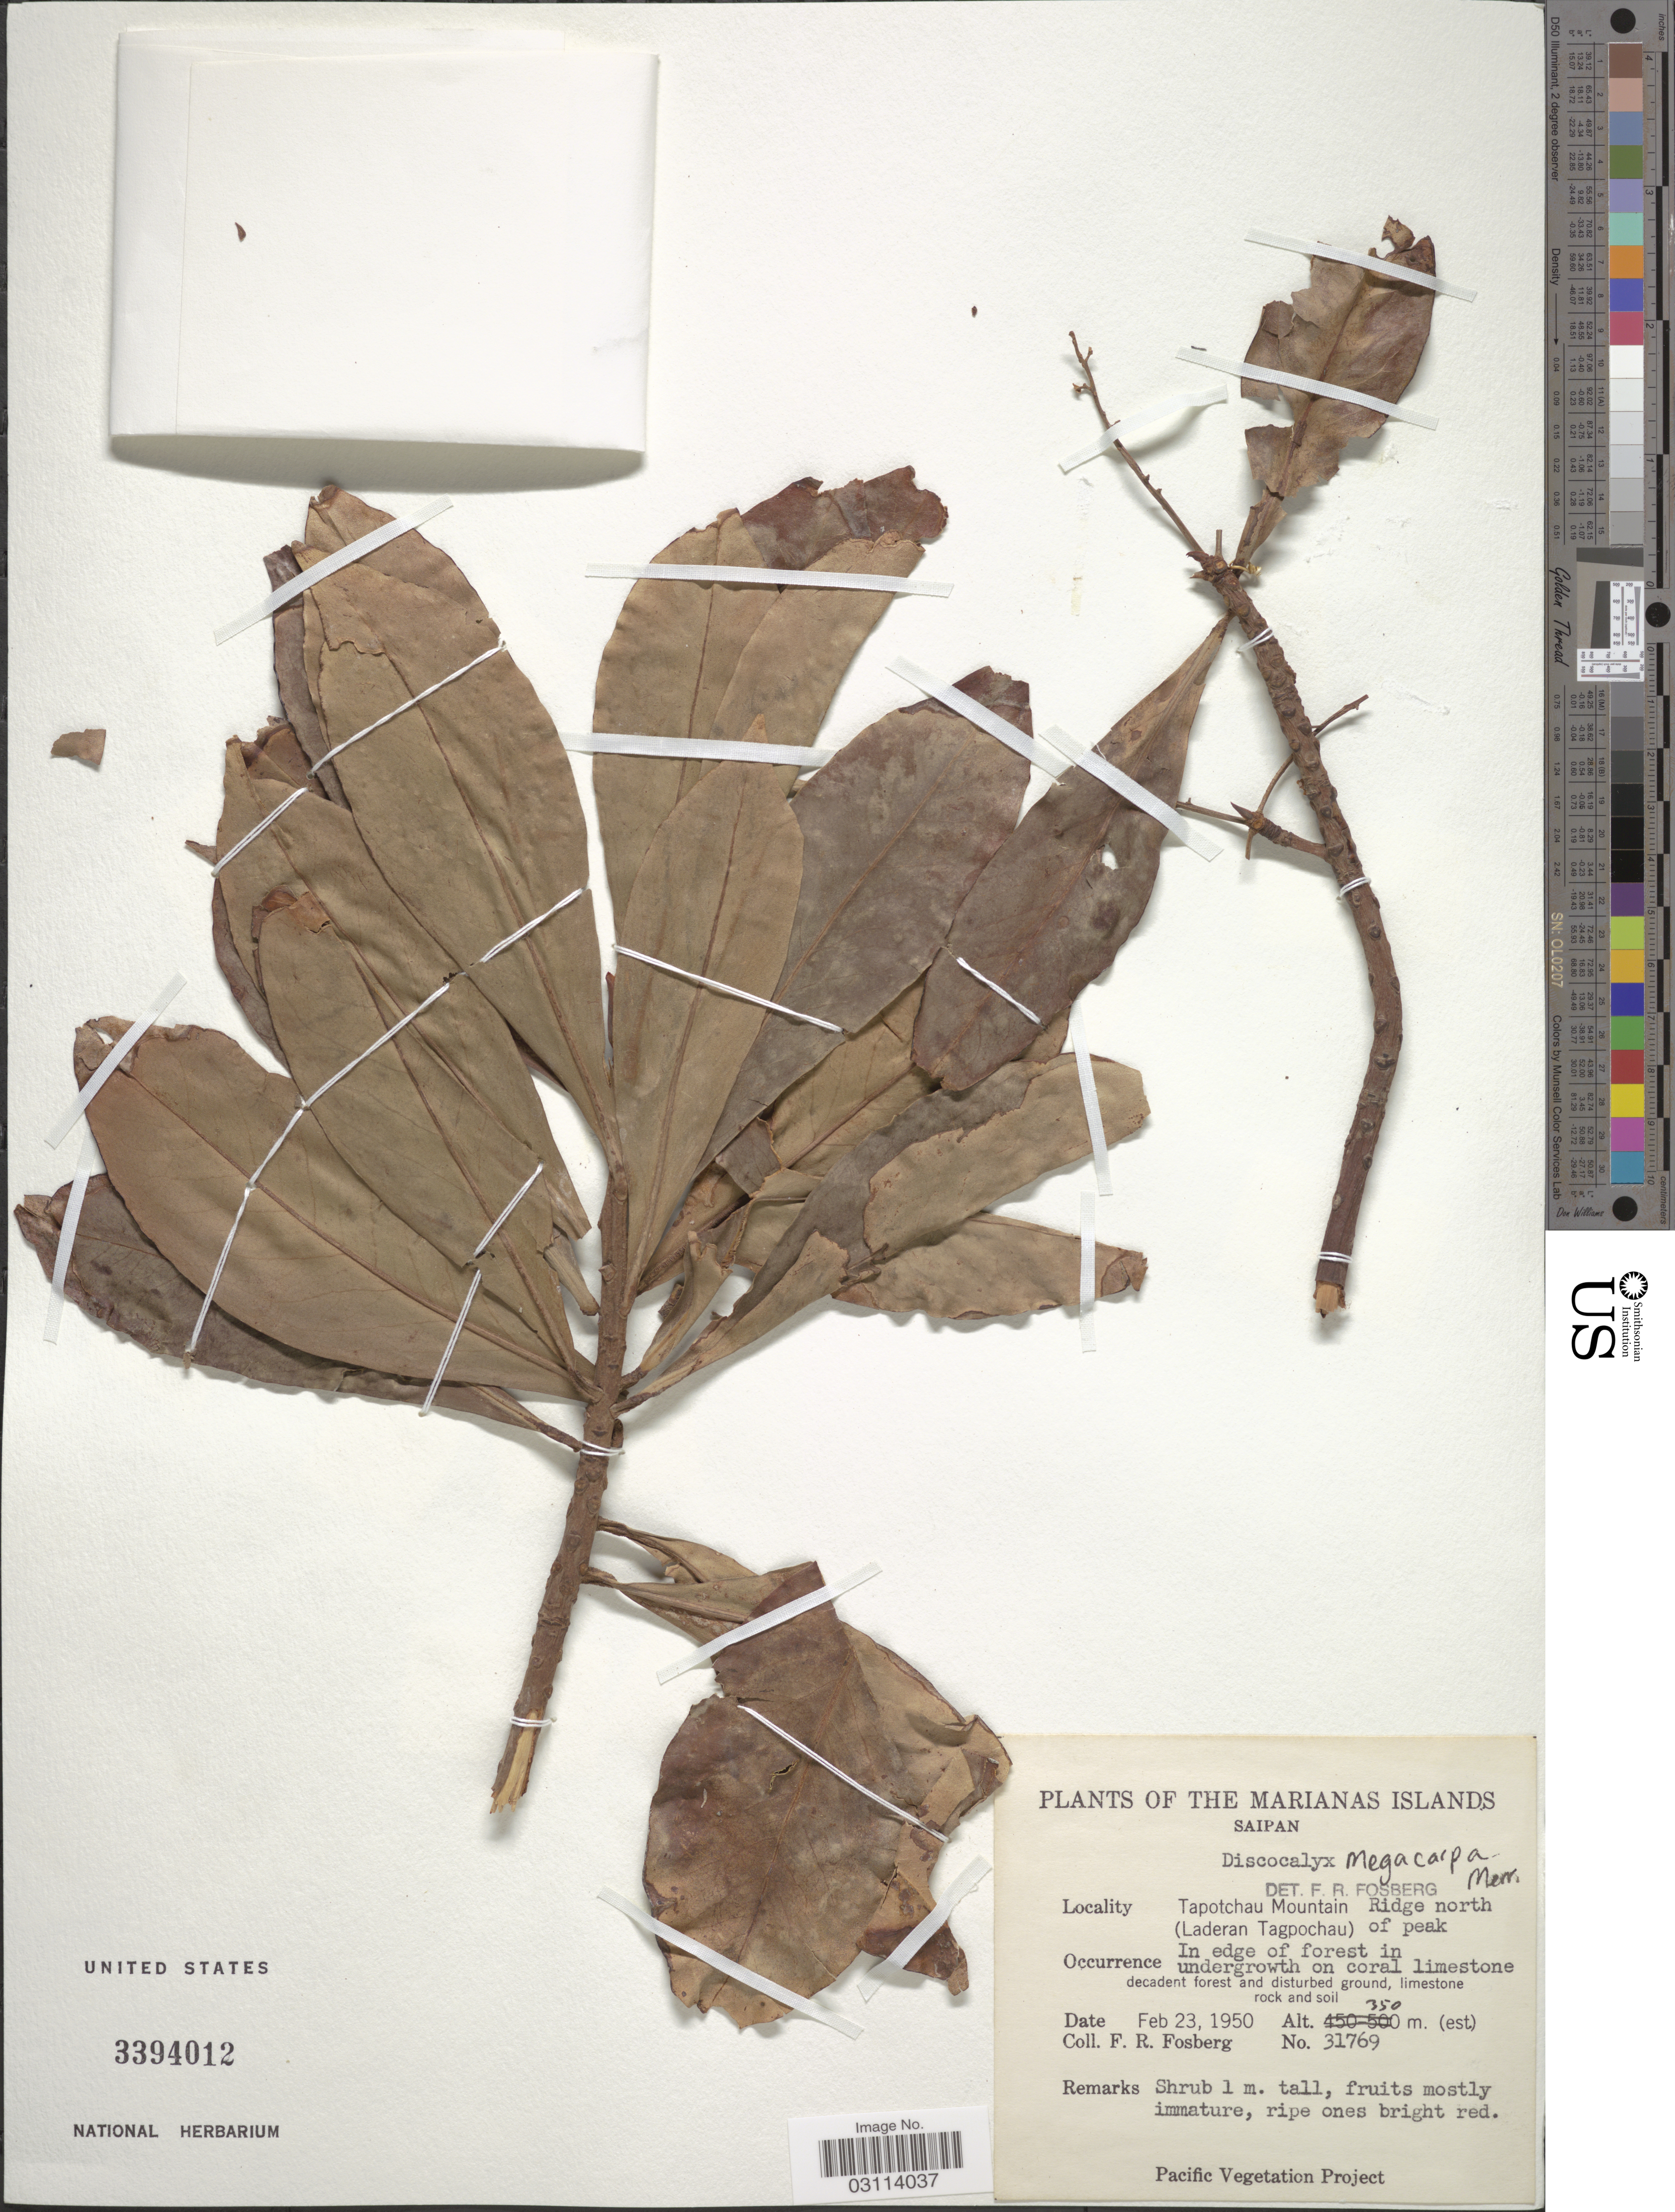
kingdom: Plantae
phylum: Tracheophyta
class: Magnoliopsida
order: Ericales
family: Primulaceae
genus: Discocalyx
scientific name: Discocalyx megacarpa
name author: Merr.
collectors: F. R. Fosberg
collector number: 31769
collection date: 1950-02-23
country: Northern Mariana Islands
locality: The Marianas Islands. Saipan. Tapotchau Mountain (Laderan Tagpochau), Ridge north of peak.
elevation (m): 350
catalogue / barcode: US 3394012